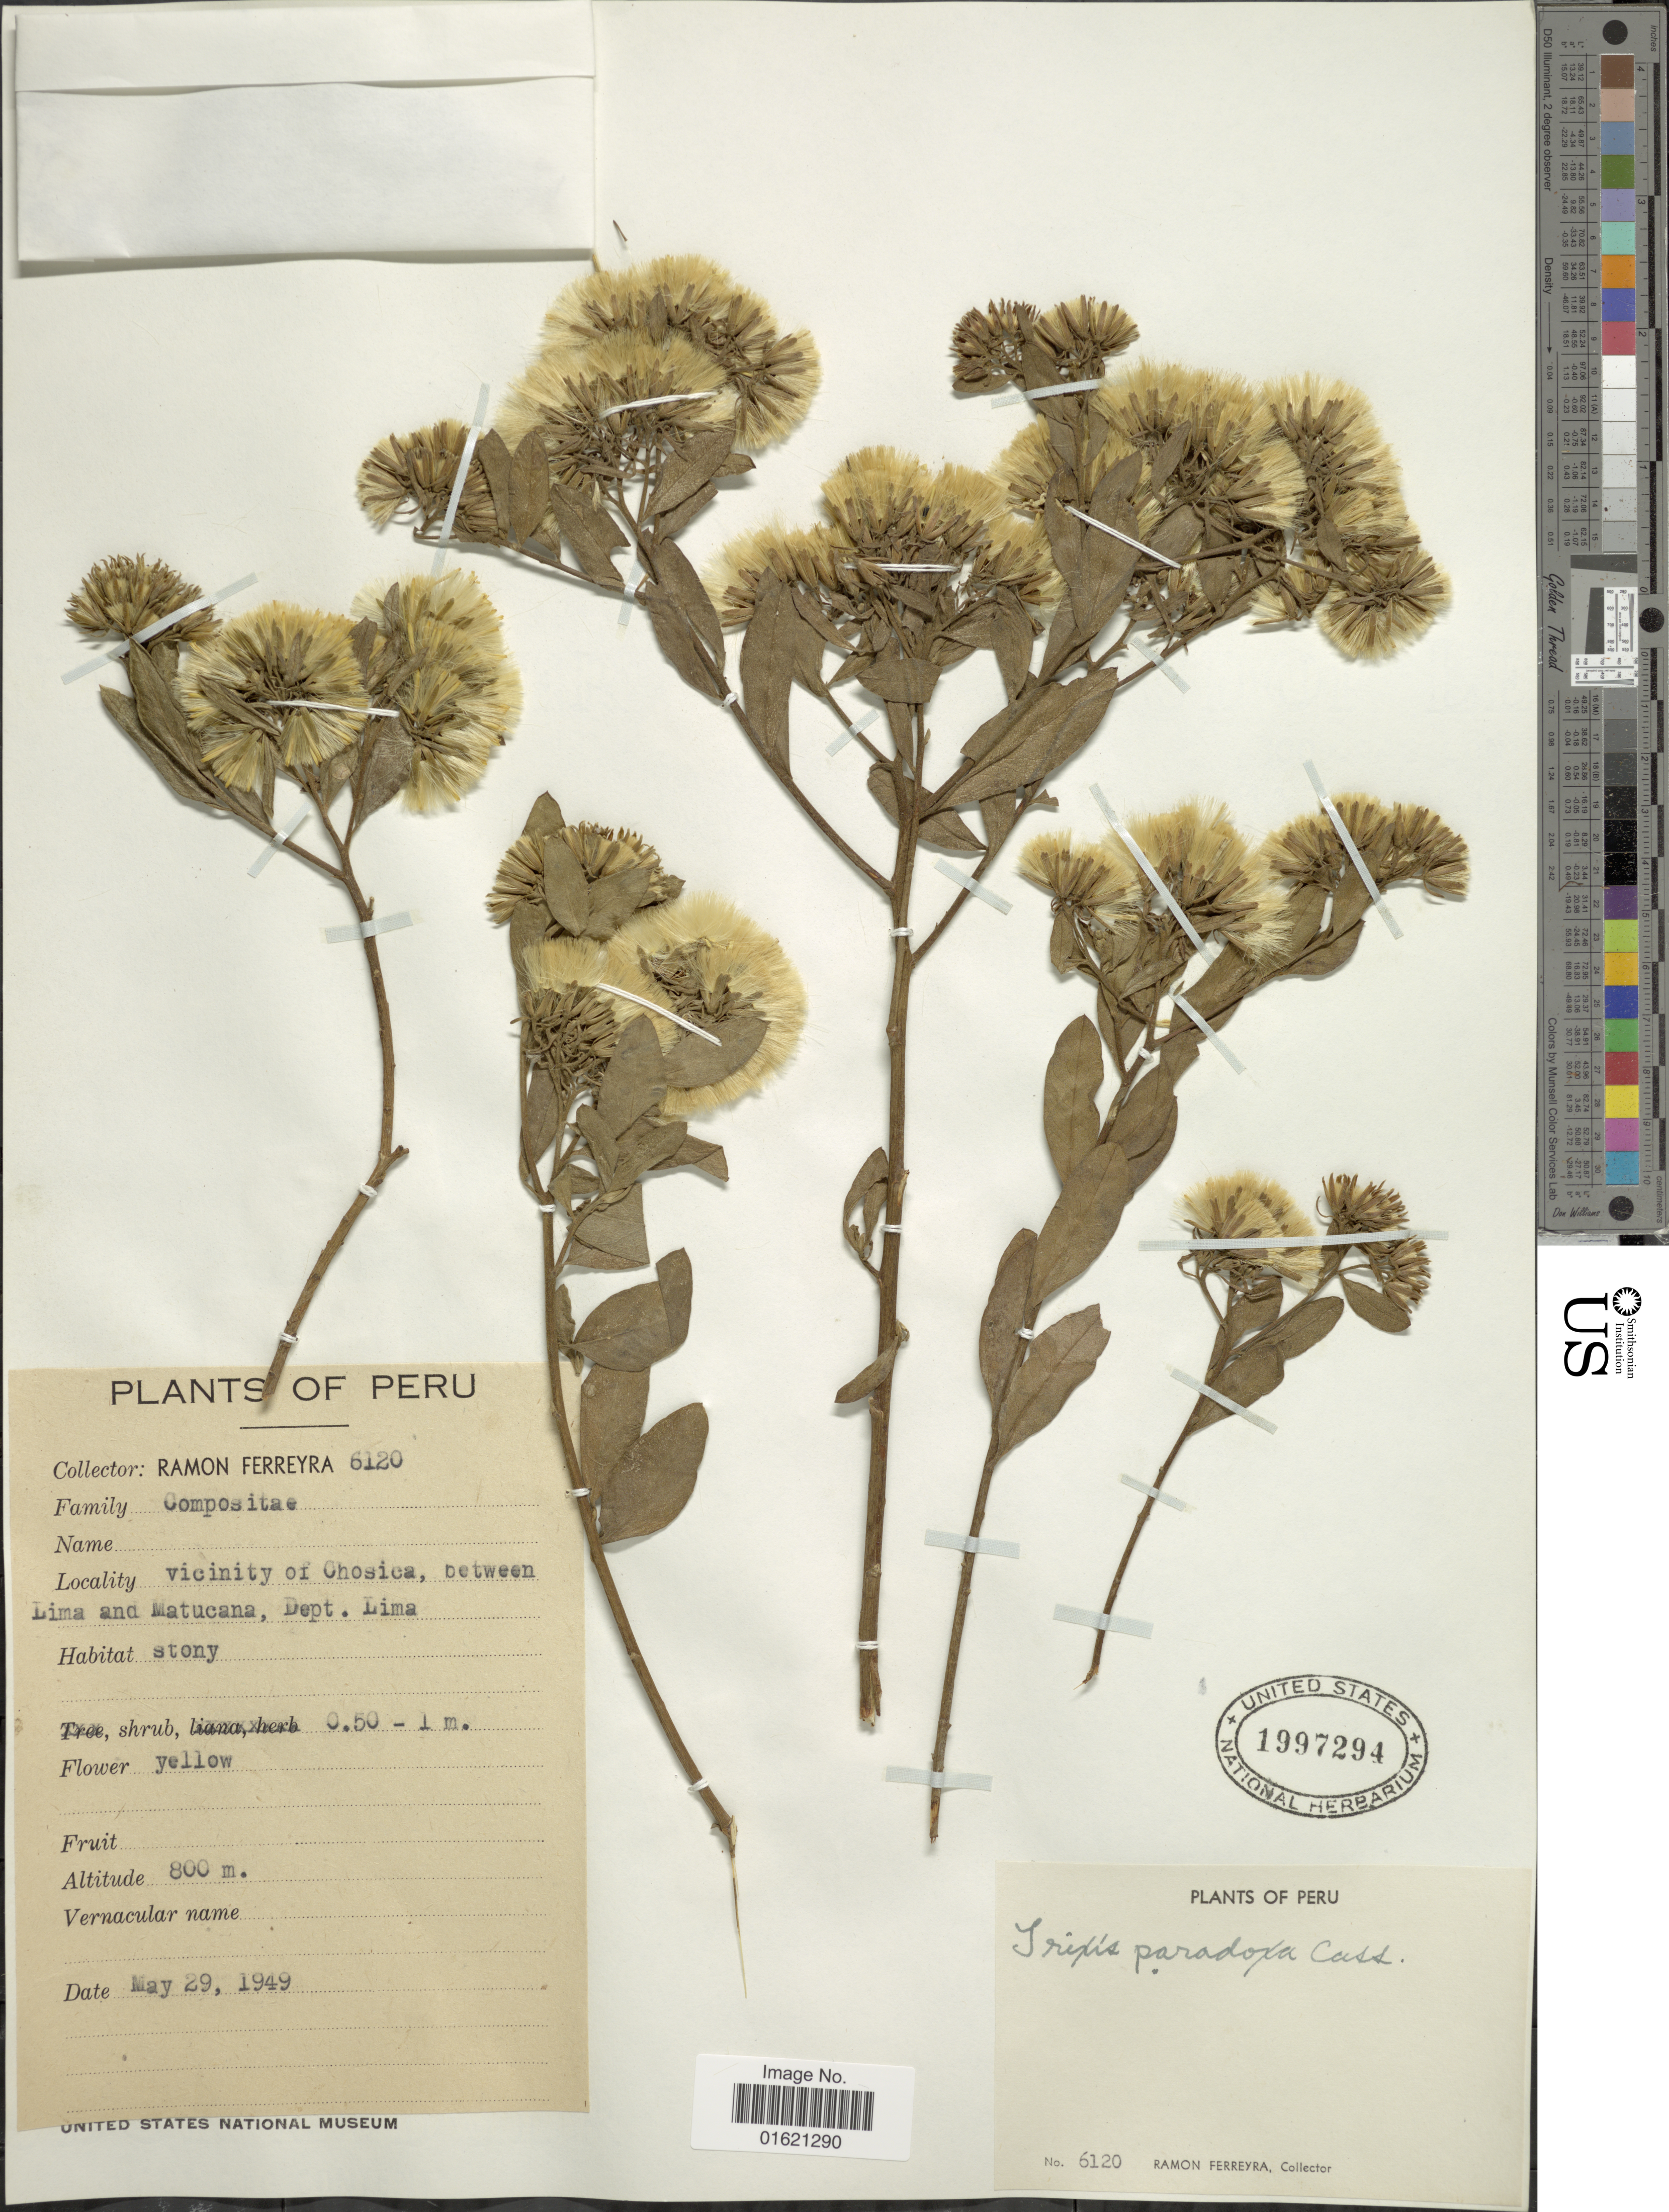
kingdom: Plantae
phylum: Tracheophyta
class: Magnoliopsida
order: Asterales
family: Asteraceae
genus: Trixis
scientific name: Trixis cacalioides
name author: (Kunth) D. Don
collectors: R. A. Ferreyra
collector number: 6120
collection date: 1949-05-29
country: Peru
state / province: Lima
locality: Vicinity of Chosica, between LIma and Matucana, Dept. Lima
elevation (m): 800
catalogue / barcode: US 1997294